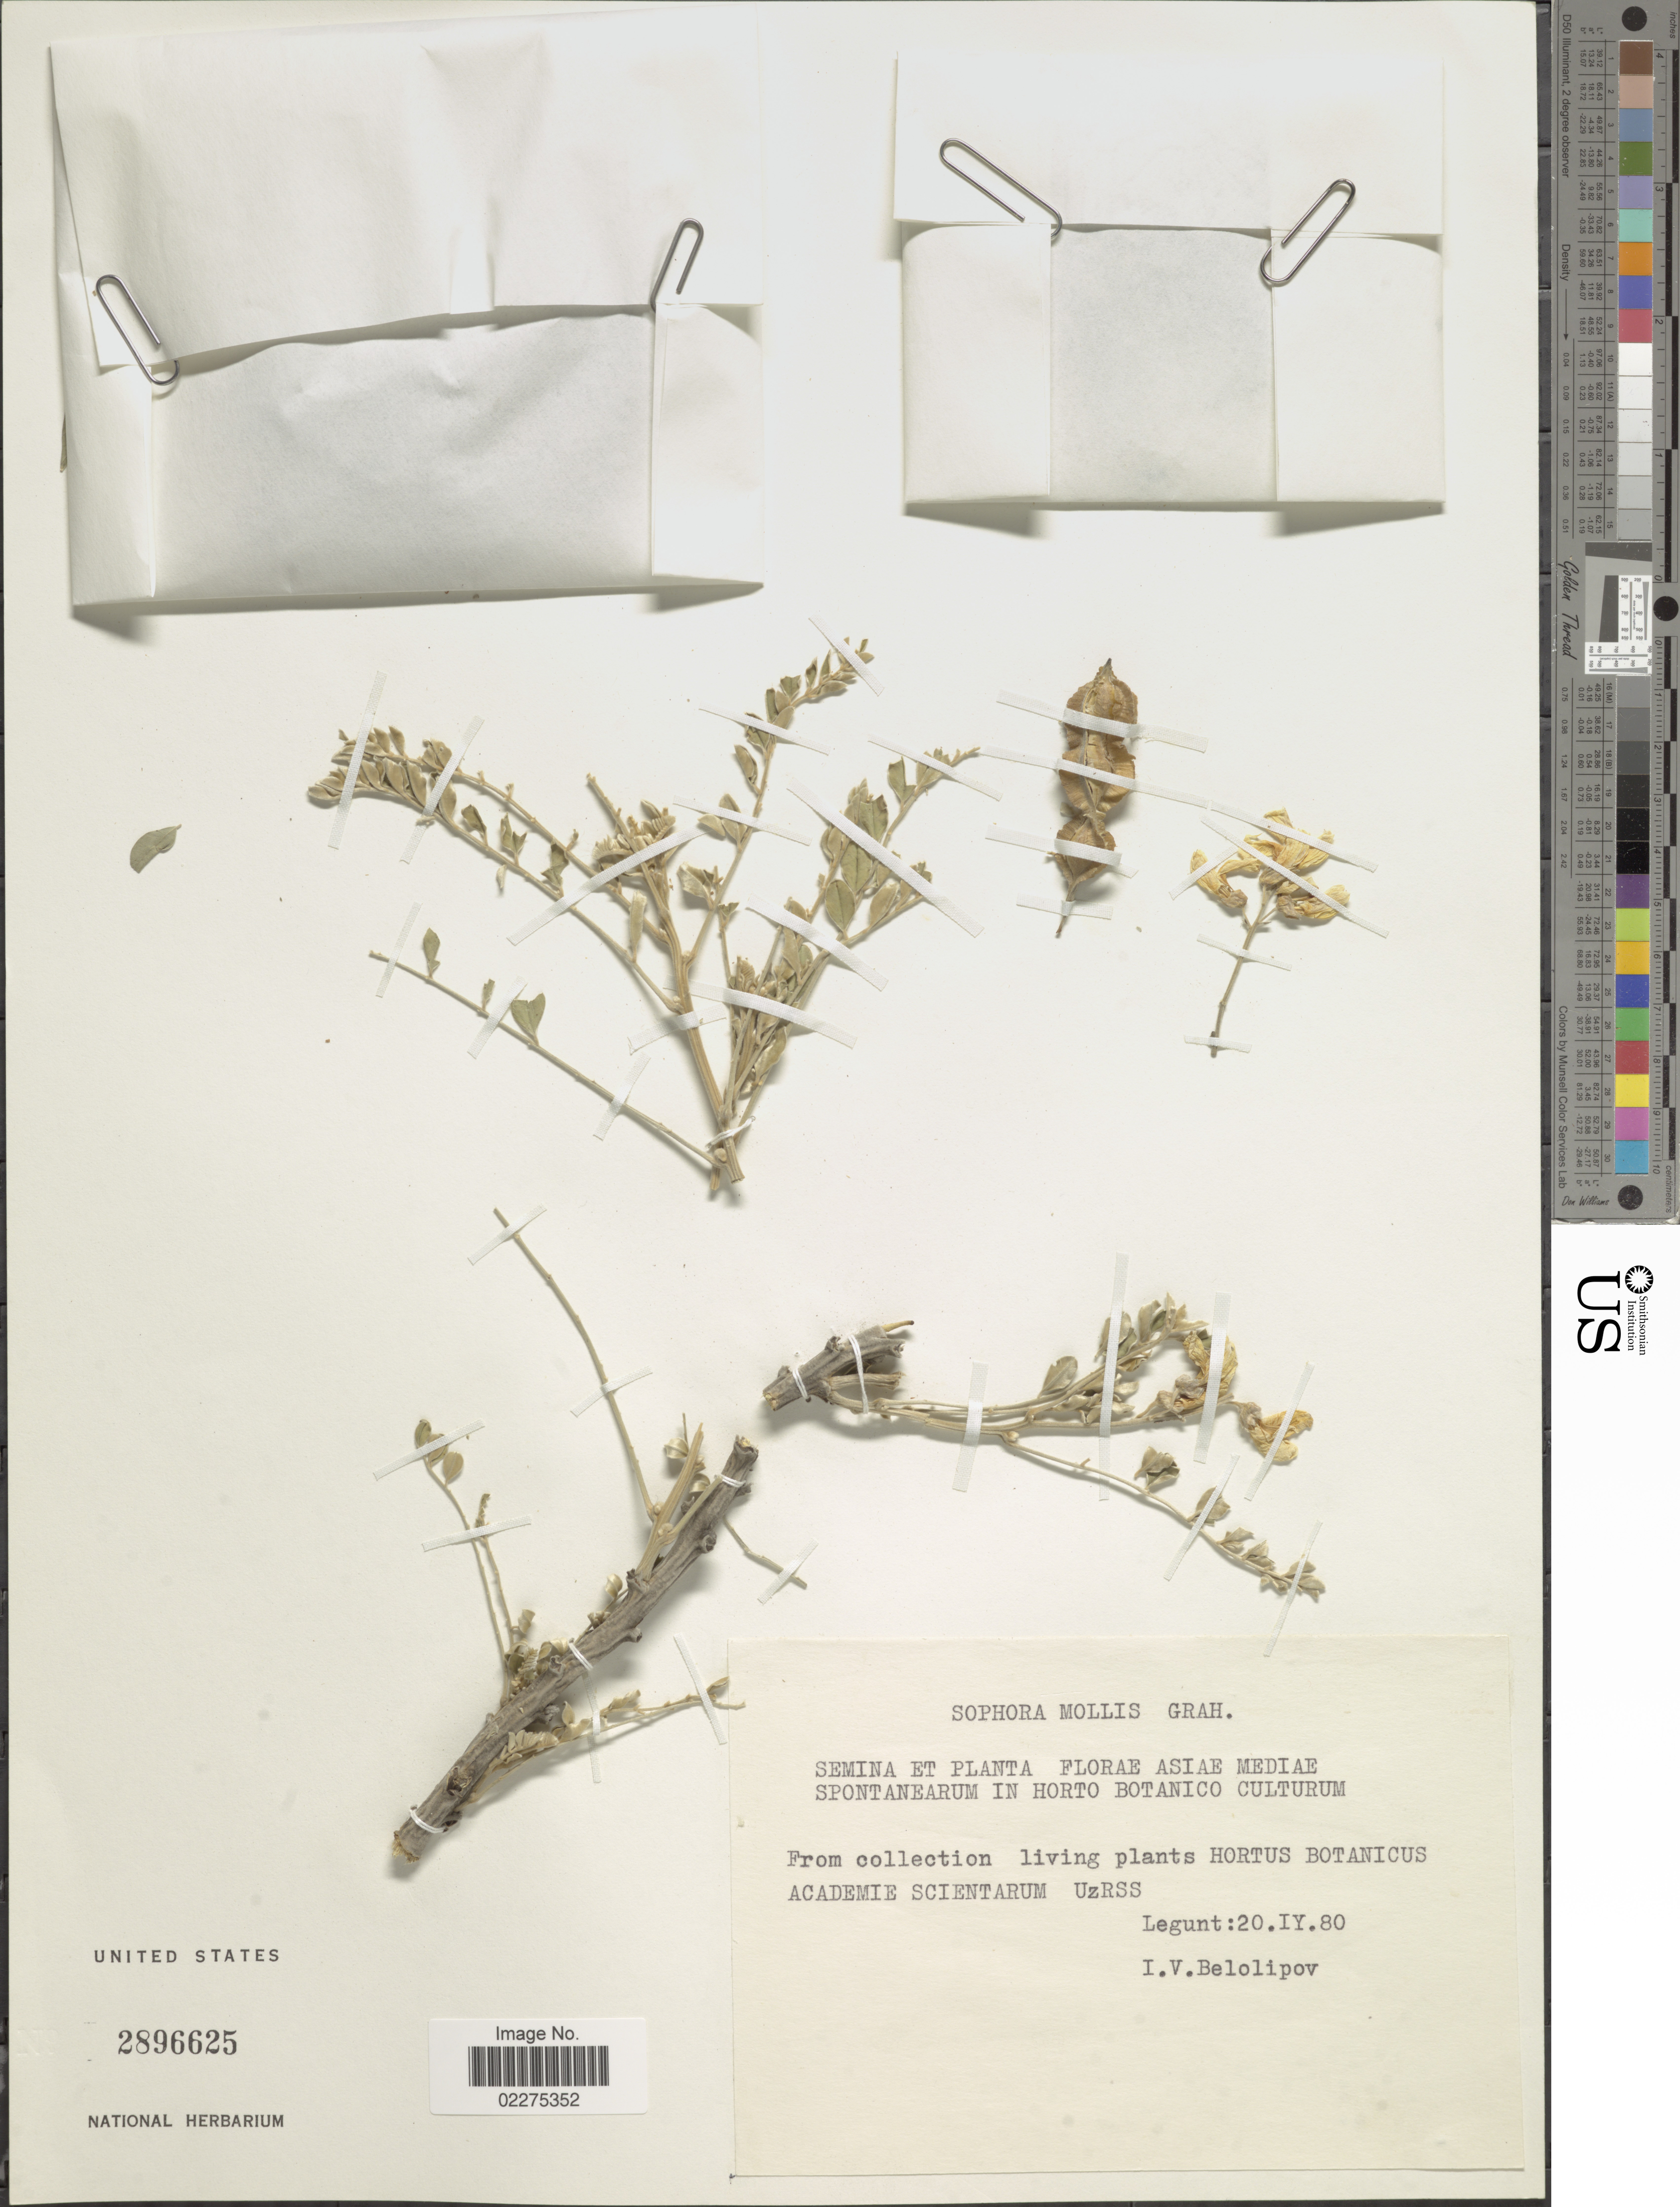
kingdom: Plantae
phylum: Tracheophyta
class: Magnoliopsida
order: Fabales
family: Fabaceae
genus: Sophora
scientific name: Sophora griffithii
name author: Stocks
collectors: I. Belolipov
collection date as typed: Transcribed d/m/y: 20/4/80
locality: Asiae Mediae Spontanearum in Horto Botanico Culturum [unsure placement]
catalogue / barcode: US 2896625